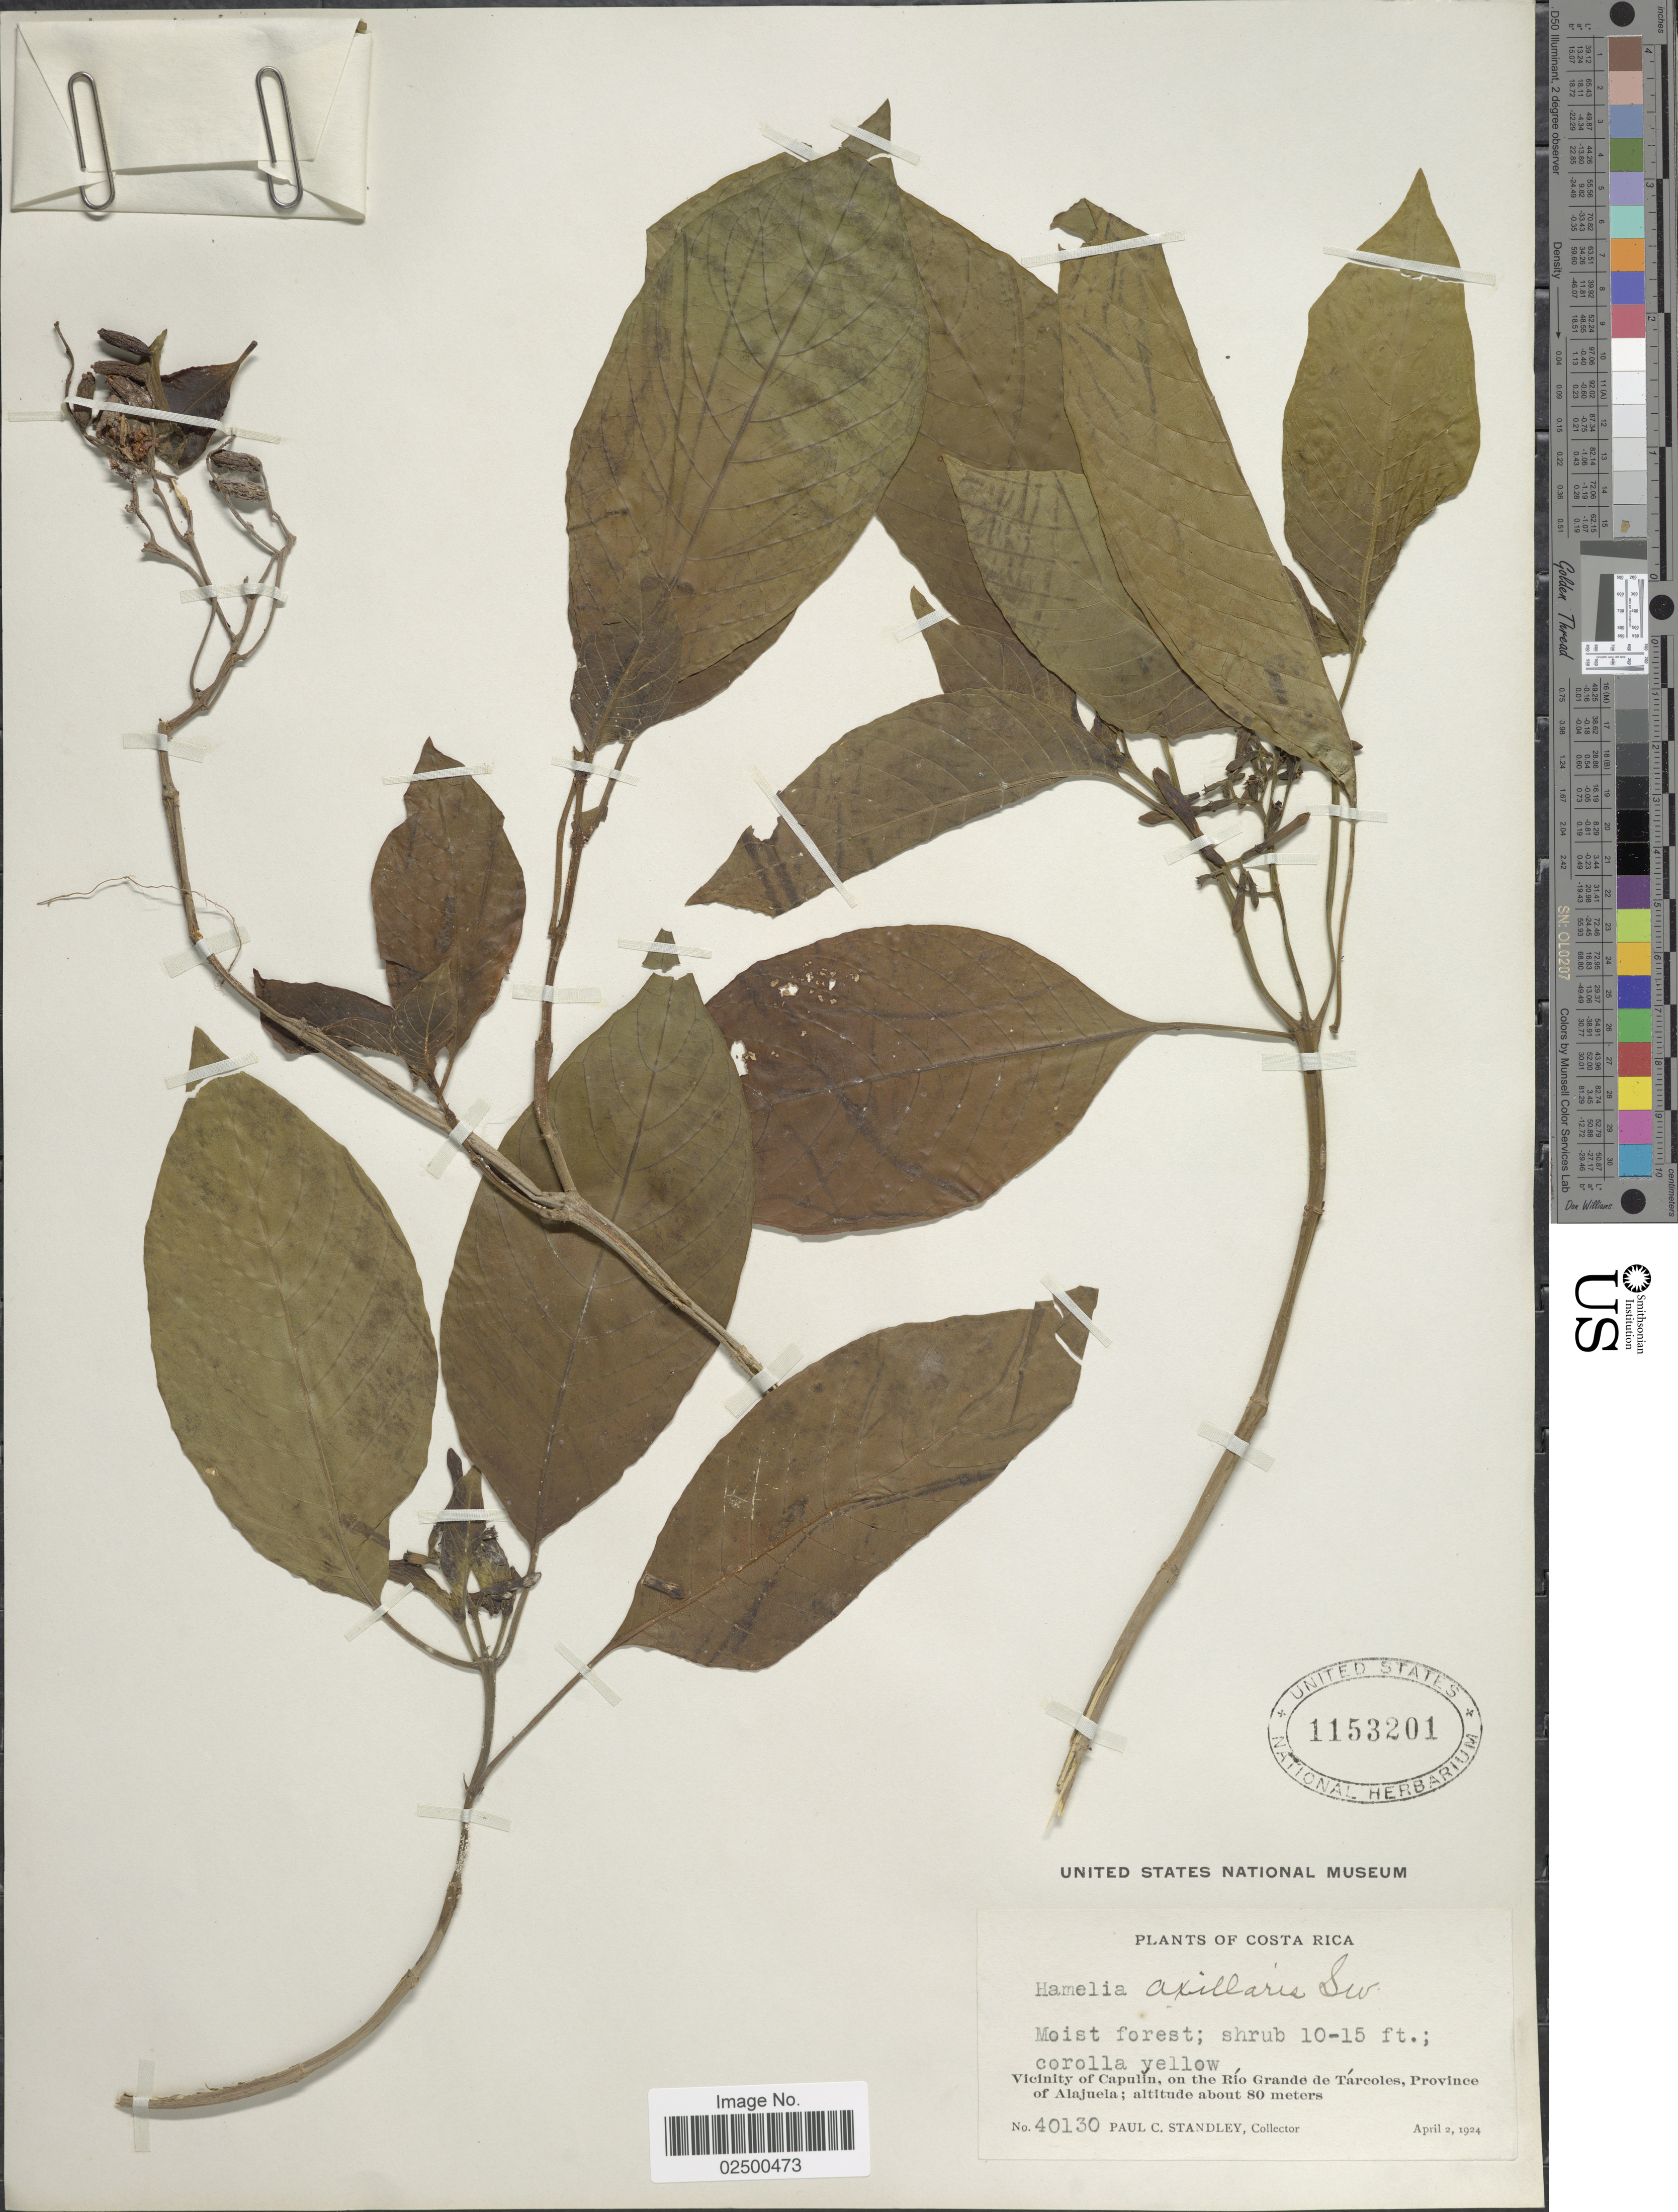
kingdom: Plantae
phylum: Tracheophyta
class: Magnoliopsida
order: Gentianales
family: Rubiaceae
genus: Hamelia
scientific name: Hamelia axillaris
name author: Sw.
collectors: P. C. Standley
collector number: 40130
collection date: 1924-04-02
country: Costa Rica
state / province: Alajuela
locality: Vicinity of Capulin, on the Rio Grande de Tarcoles, Province of Alajuela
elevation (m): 80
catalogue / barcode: US 1153201